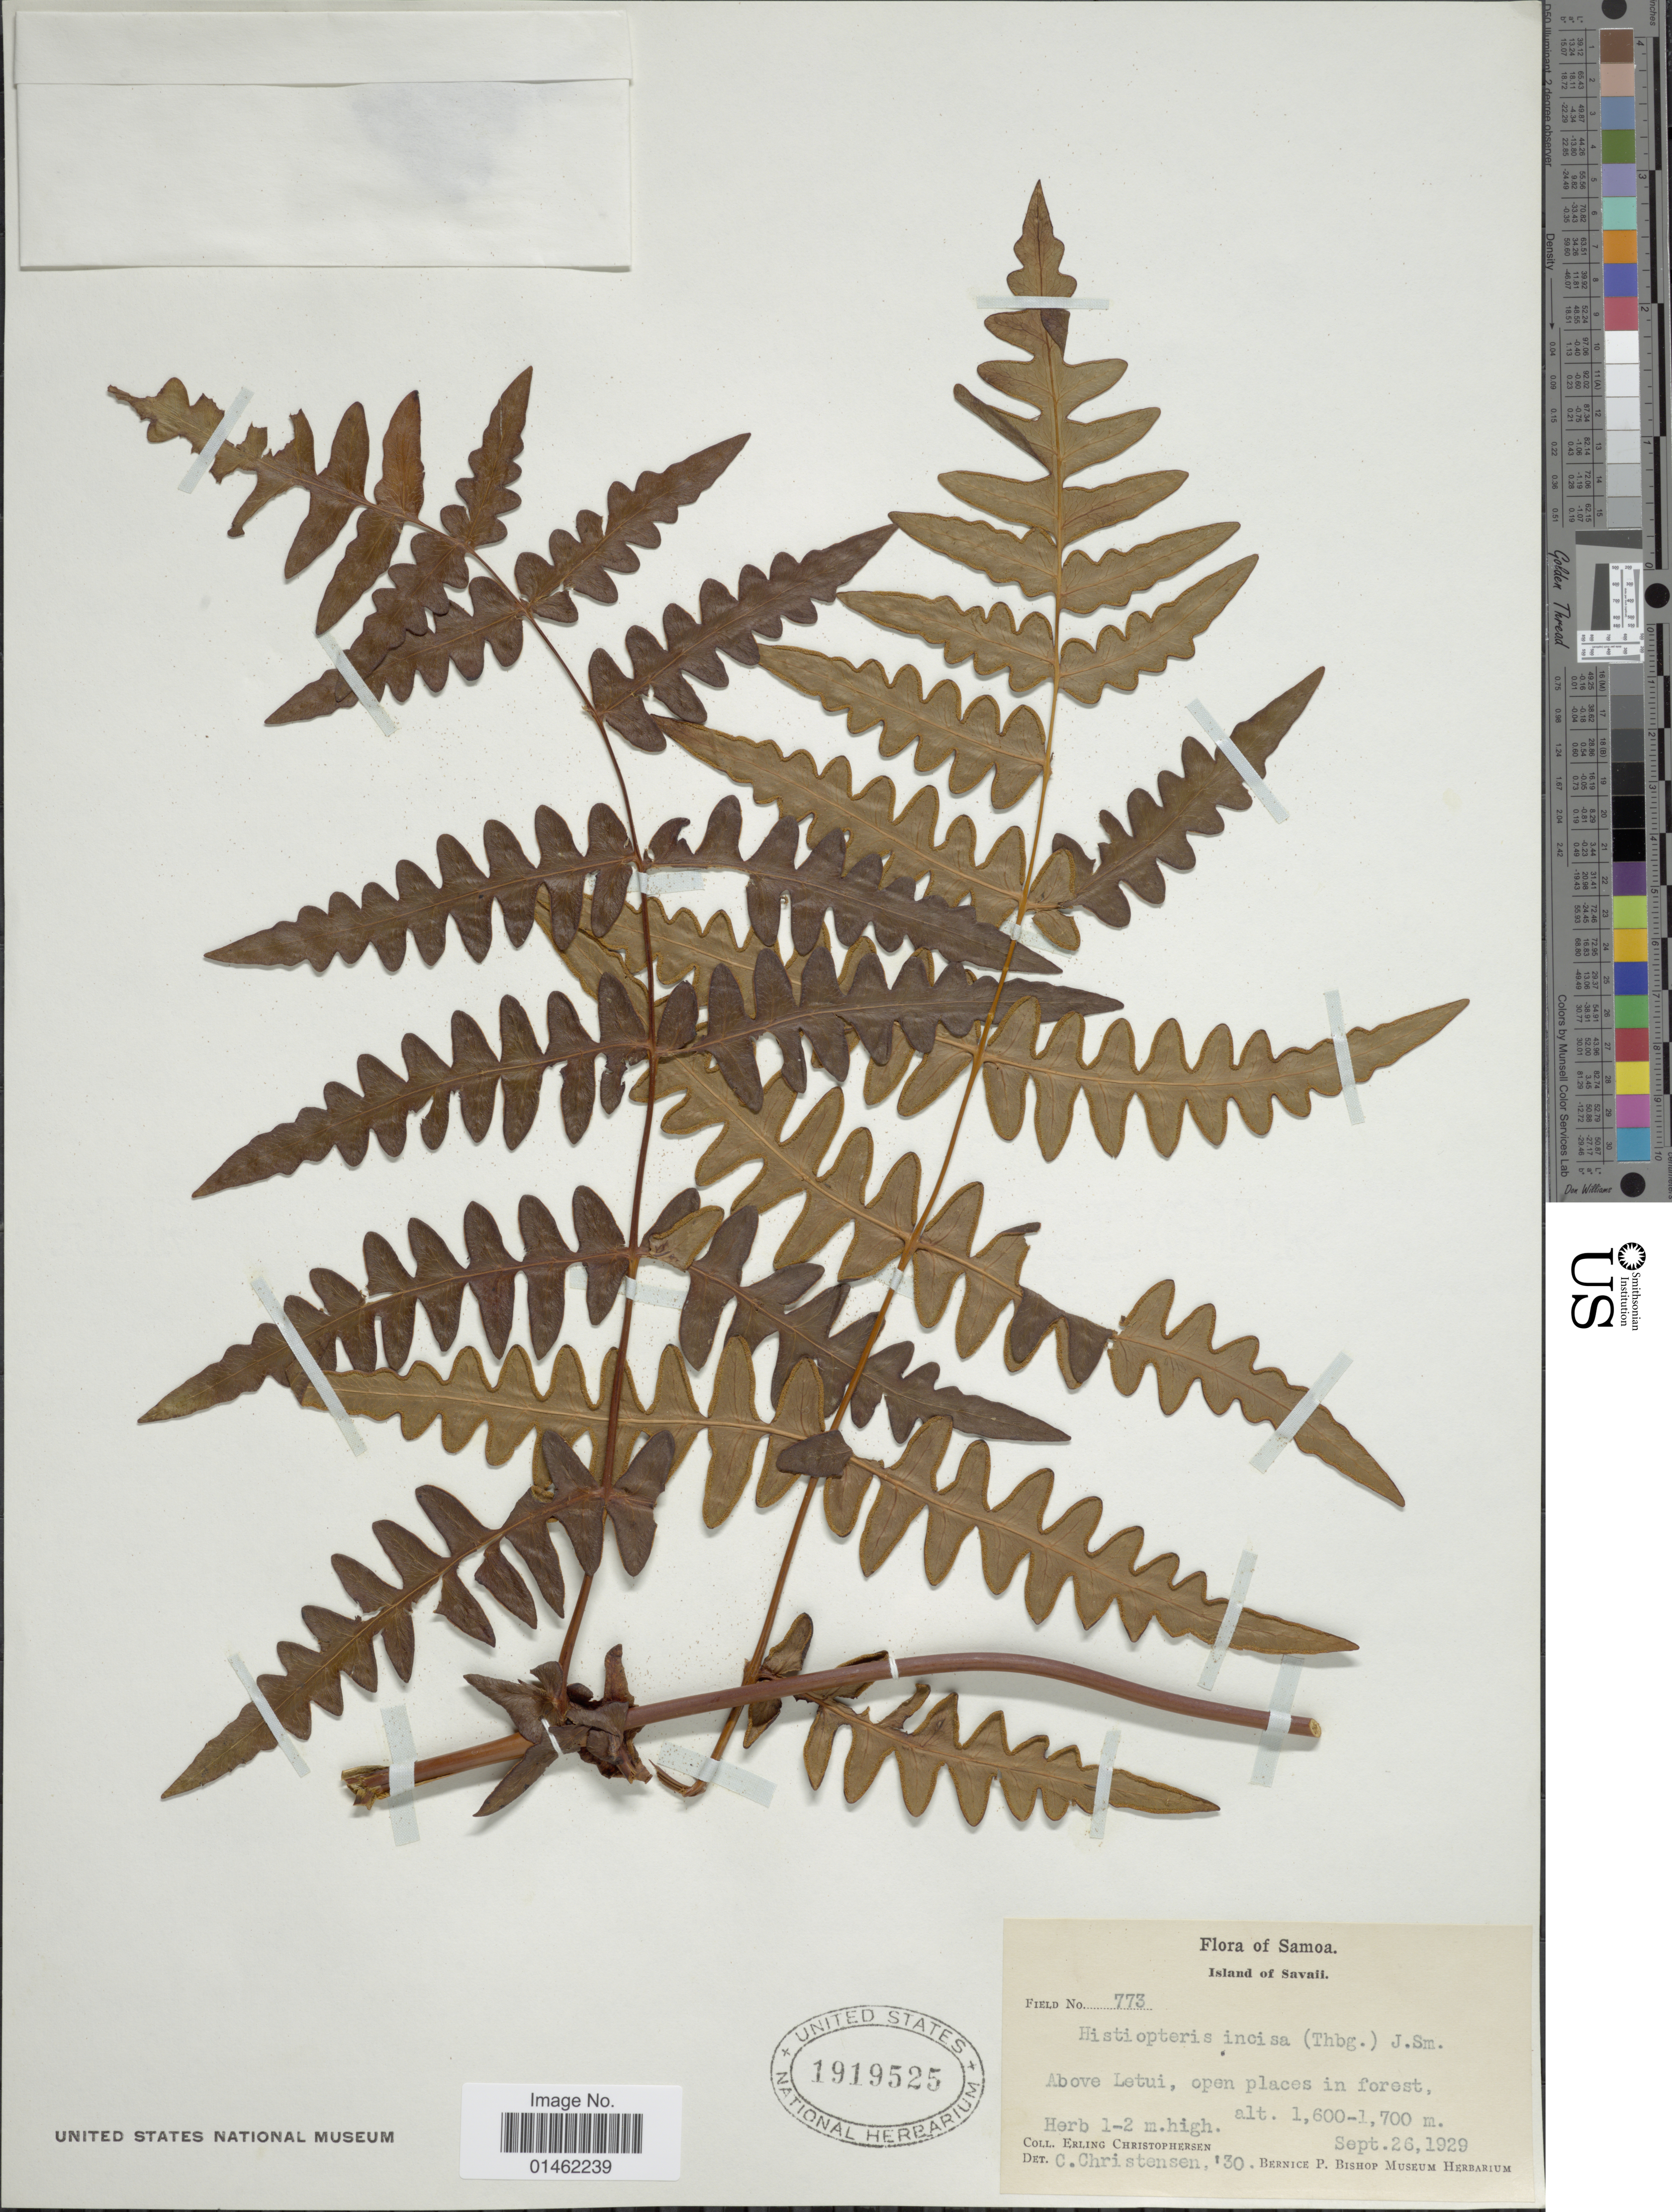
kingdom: Plantae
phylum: Tracheophyta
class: Polypodiopsida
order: Polypodiales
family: Dennstaedtiaceae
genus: Histiopteris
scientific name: Histiopteris incisa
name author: (Thunb.) J. Sm.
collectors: E. Christophersen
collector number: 773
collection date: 1929-09-26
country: Samoa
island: Savai'i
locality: Samoa, Island of Savaii, Above Letui, open places in forest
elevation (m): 1600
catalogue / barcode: US 1919525